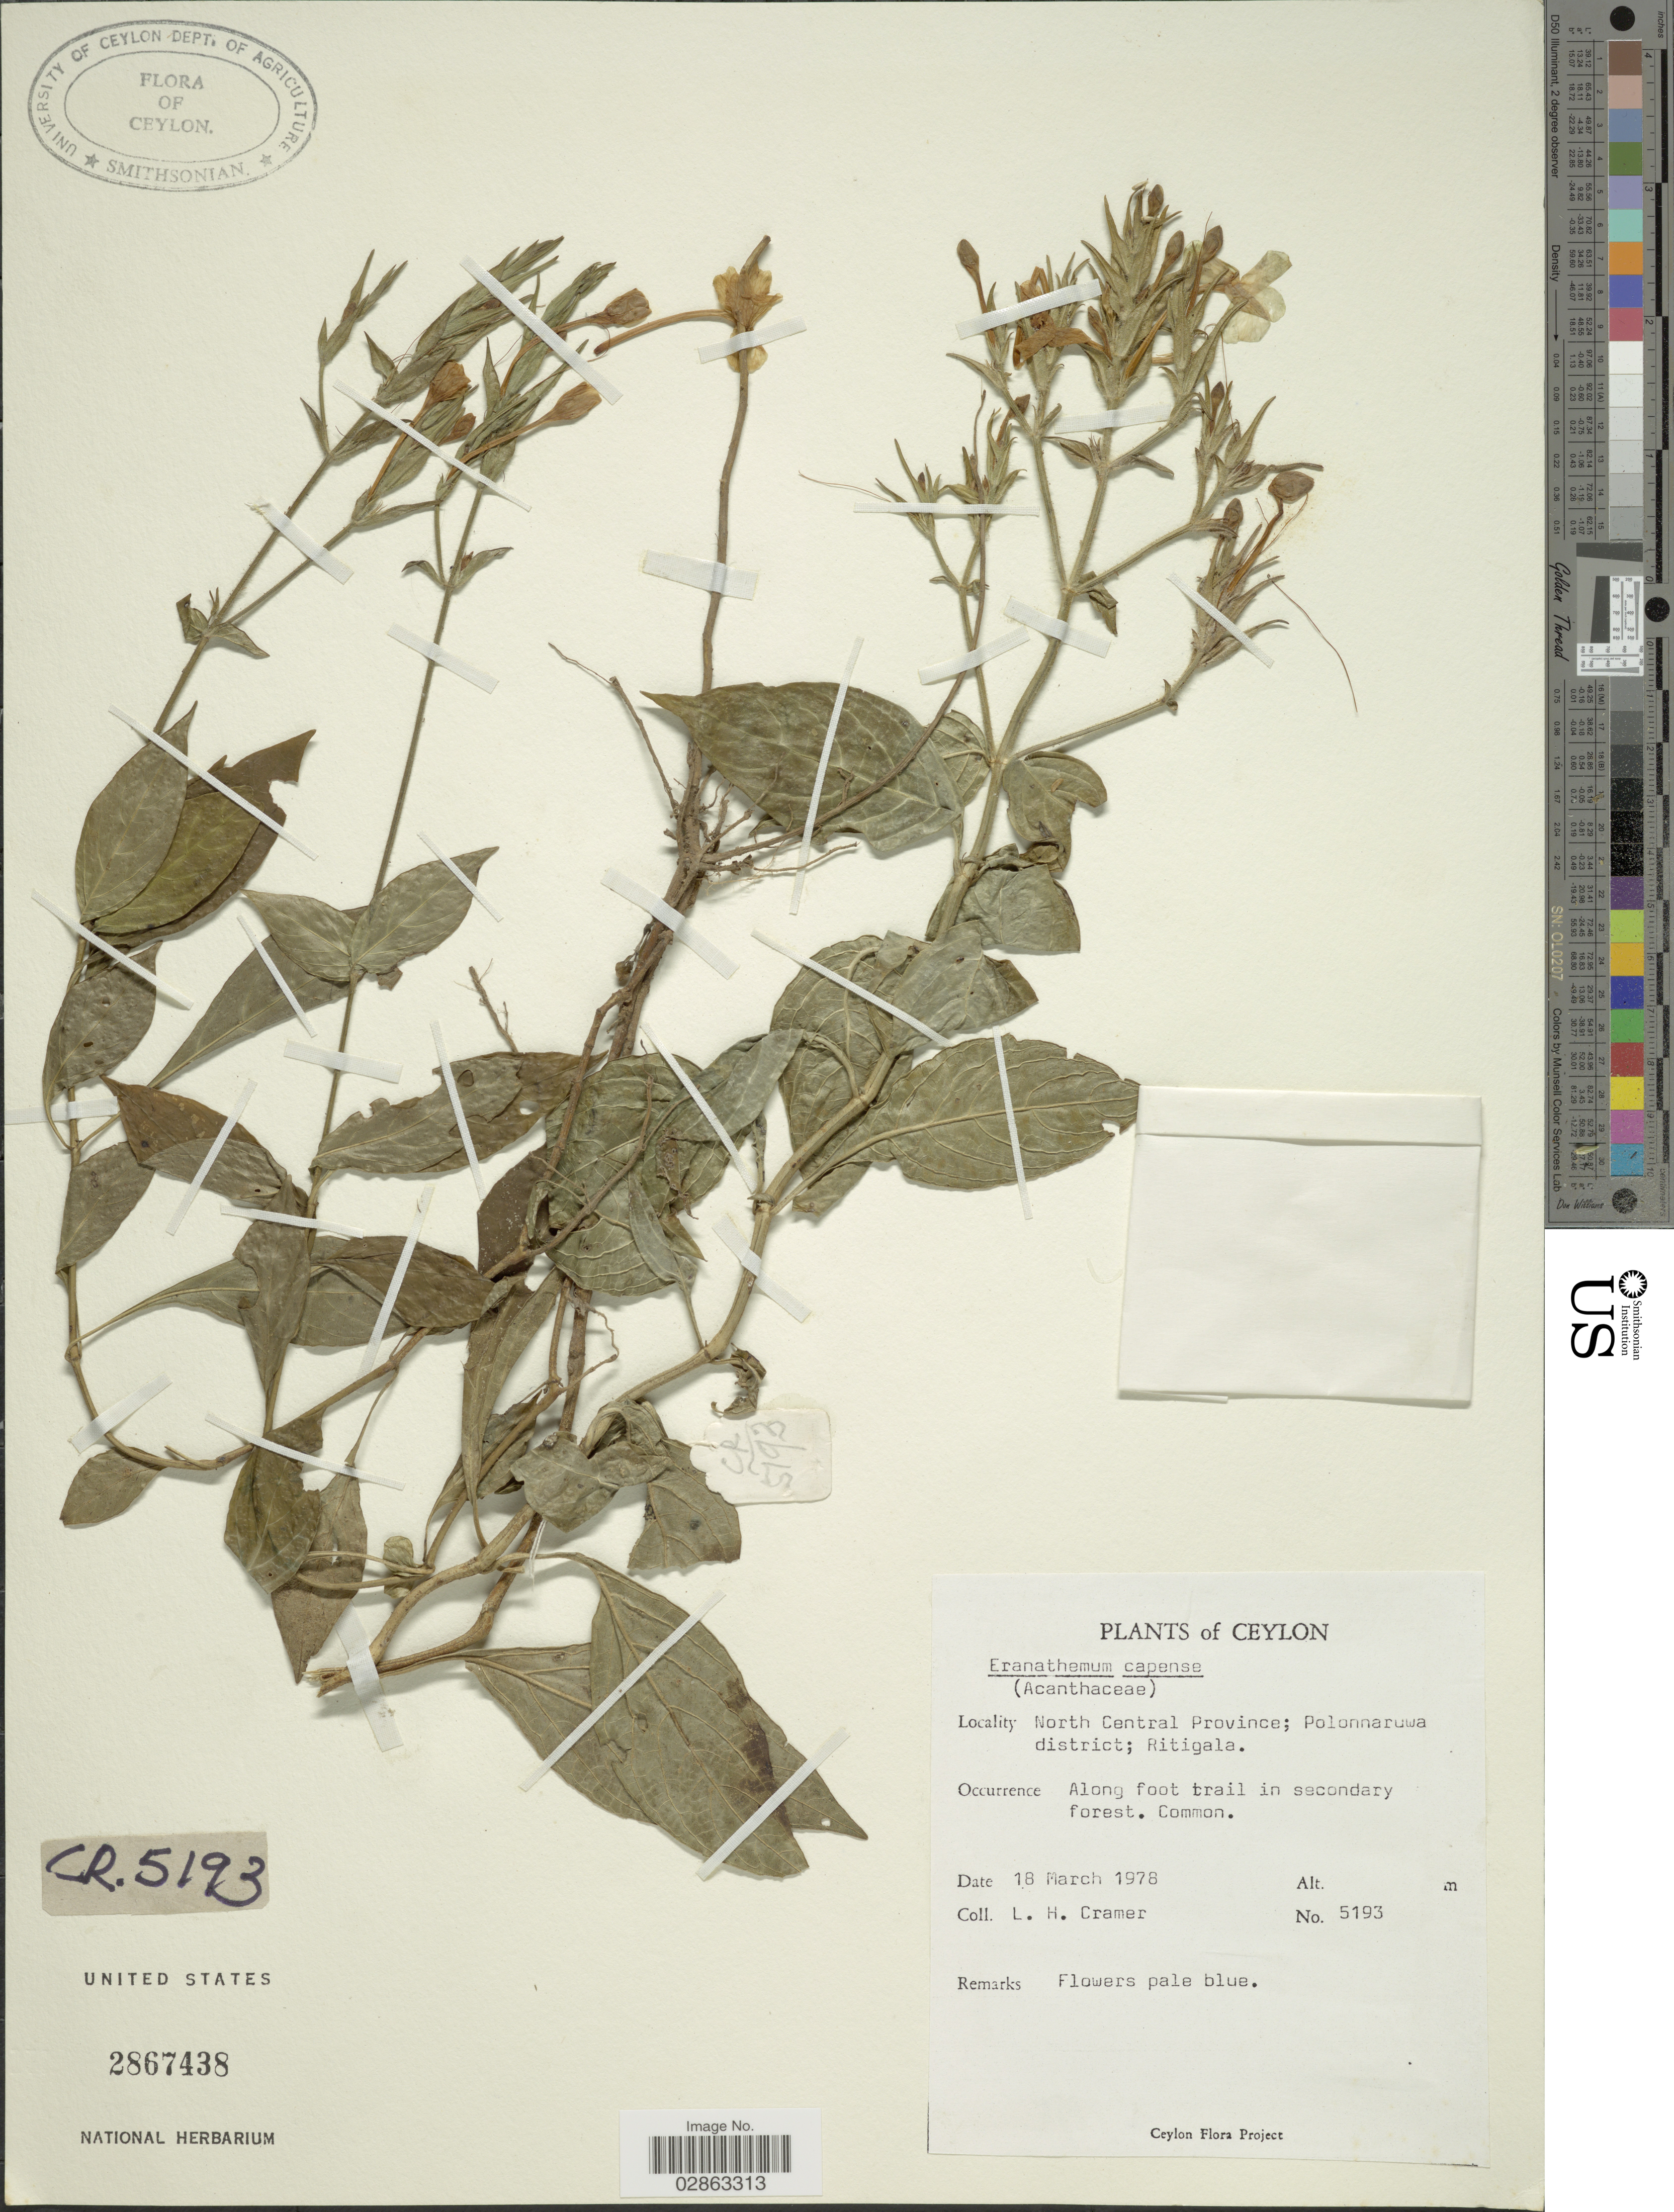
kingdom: Plantae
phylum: Tracheophyta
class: Magnoliopsida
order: Lamiales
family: Acanthaceae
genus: Eranthemum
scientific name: Eranthemum capense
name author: L.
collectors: L. H. Cramer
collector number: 5193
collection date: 1978-03-18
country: Sri Lanka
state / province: North Central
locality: Ceylon. Polonnaruwa district; Ritigala.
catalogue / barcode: US 2867438